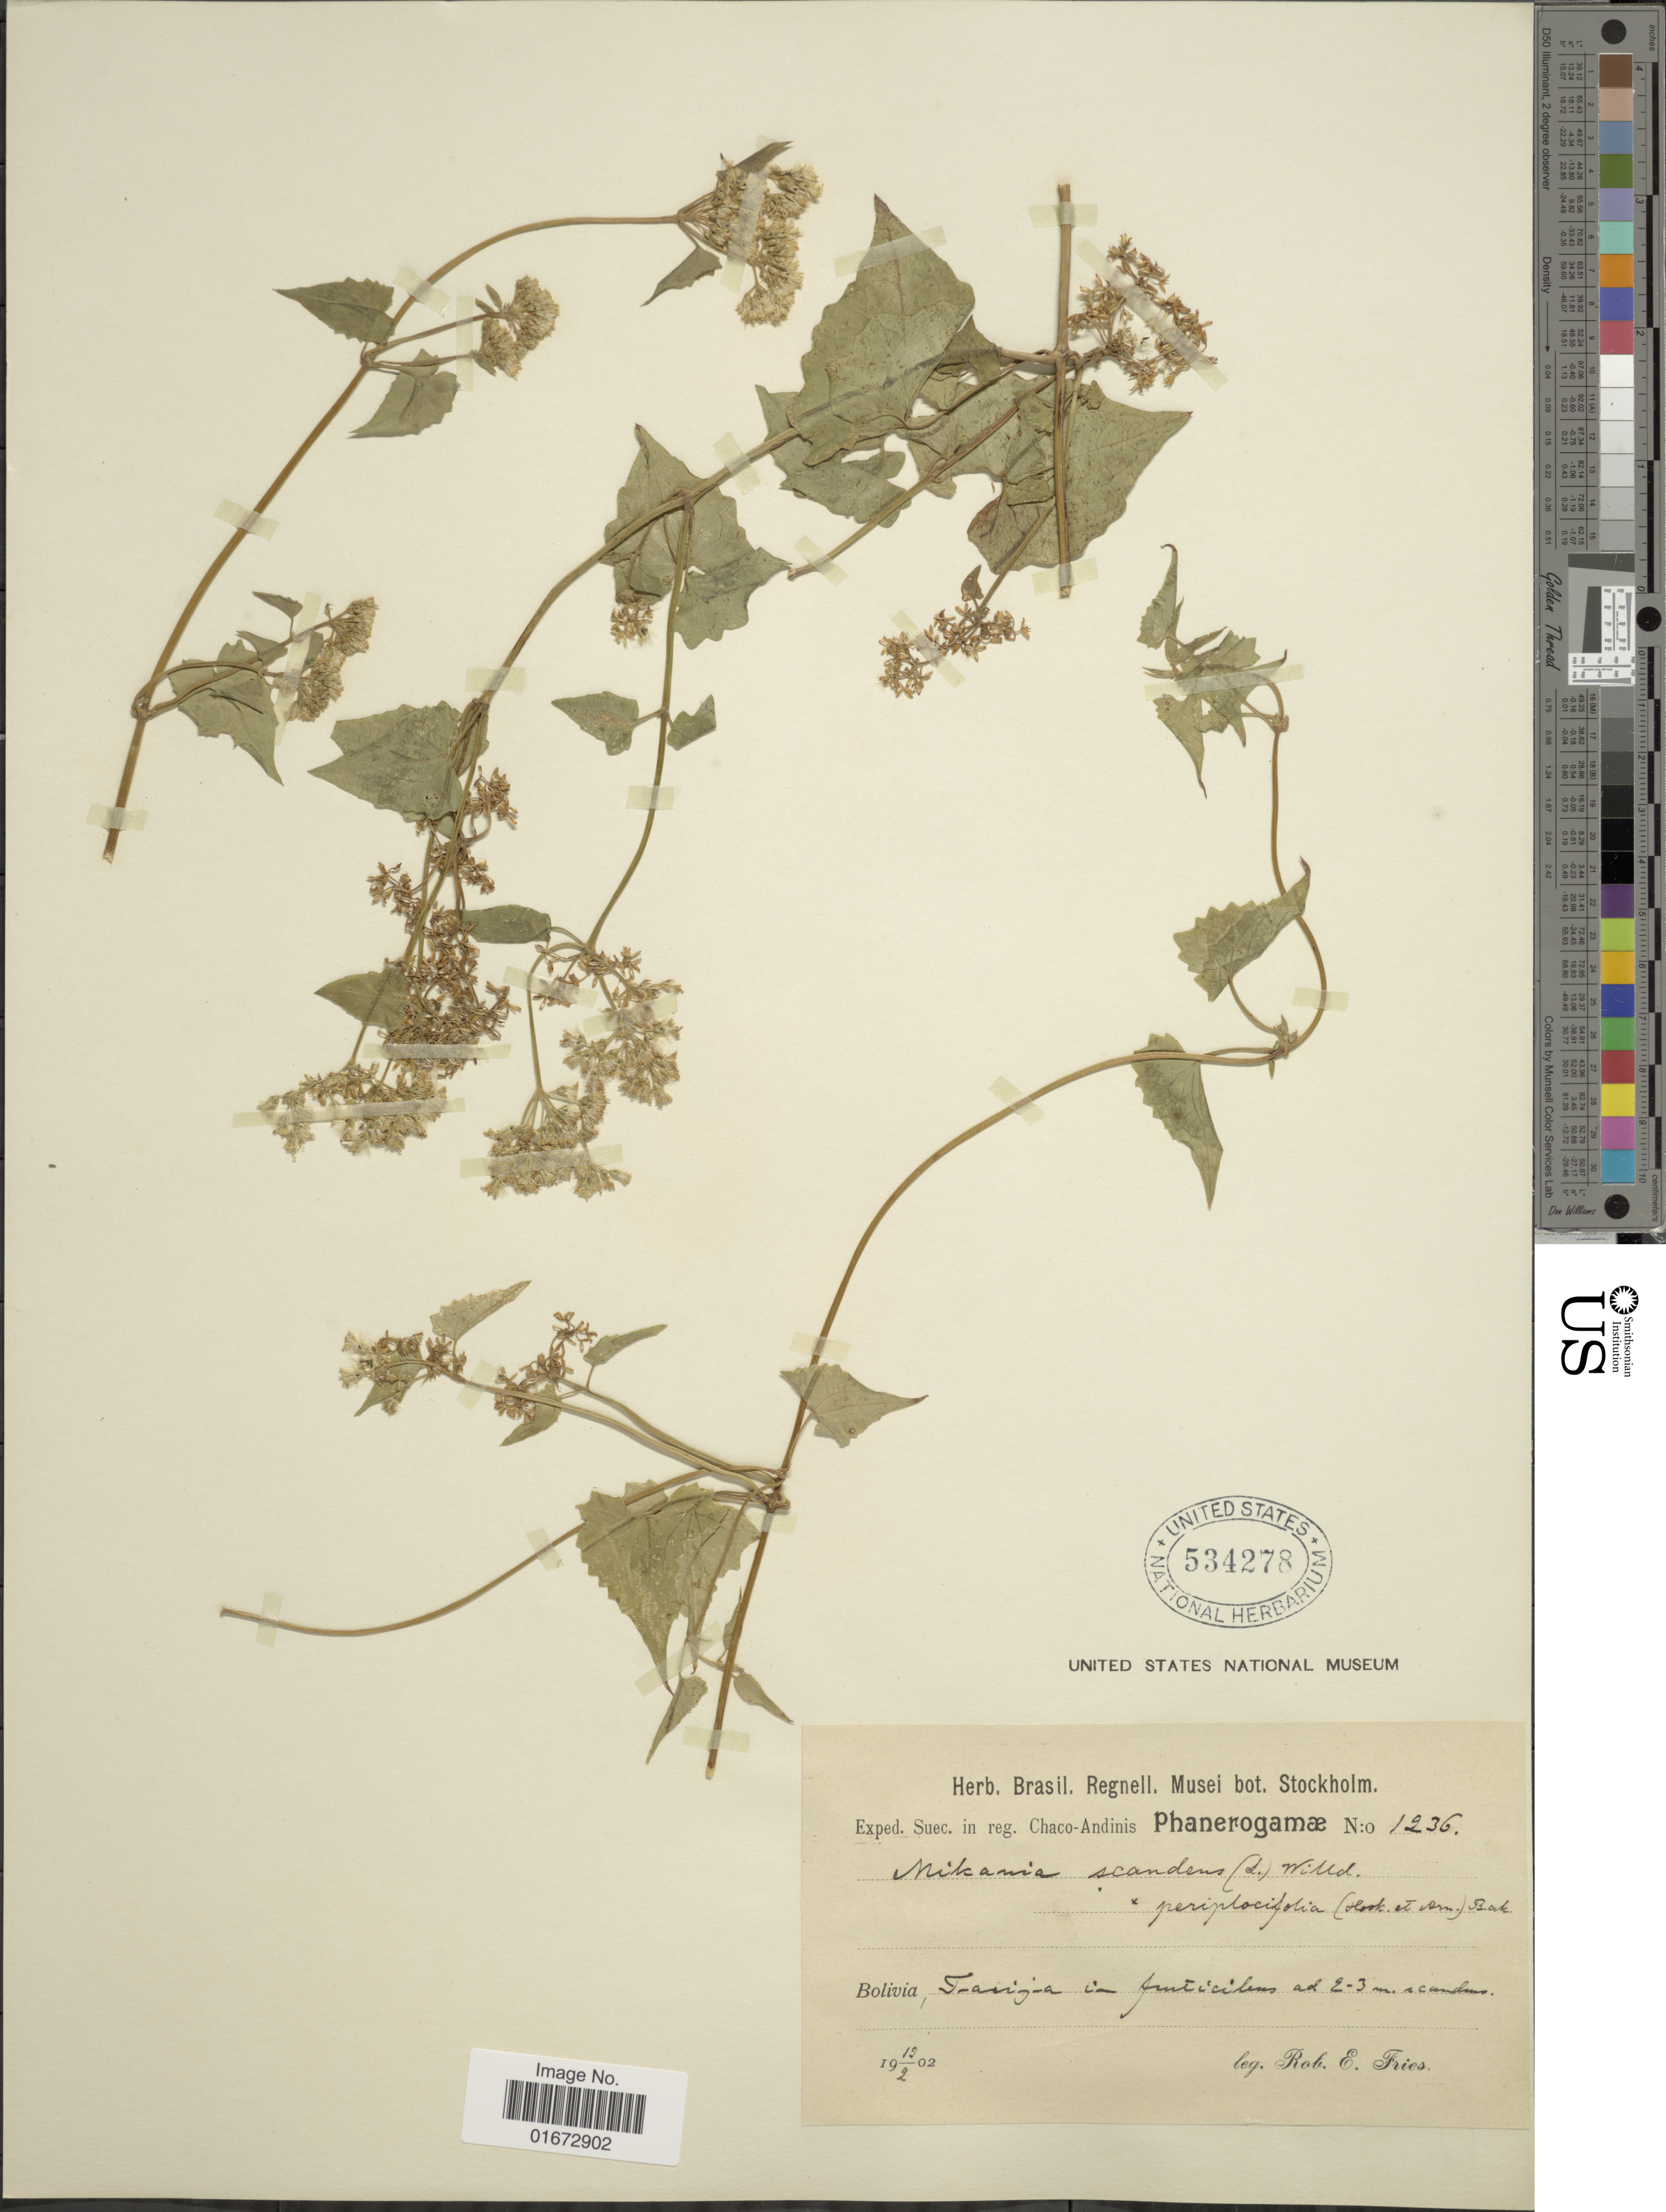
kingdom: Plantae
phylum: Tracheophyta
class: Magnoliopsida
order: Asterales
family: Asteraceae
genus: Mikania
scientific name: Mikania periplocifolia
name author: Hook. & Arn.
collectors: R. E. Fries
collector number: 1236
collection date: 1902-02-19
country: Bolivia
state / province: Tarija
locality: Bolivia, Tarija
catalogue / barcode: US 534278